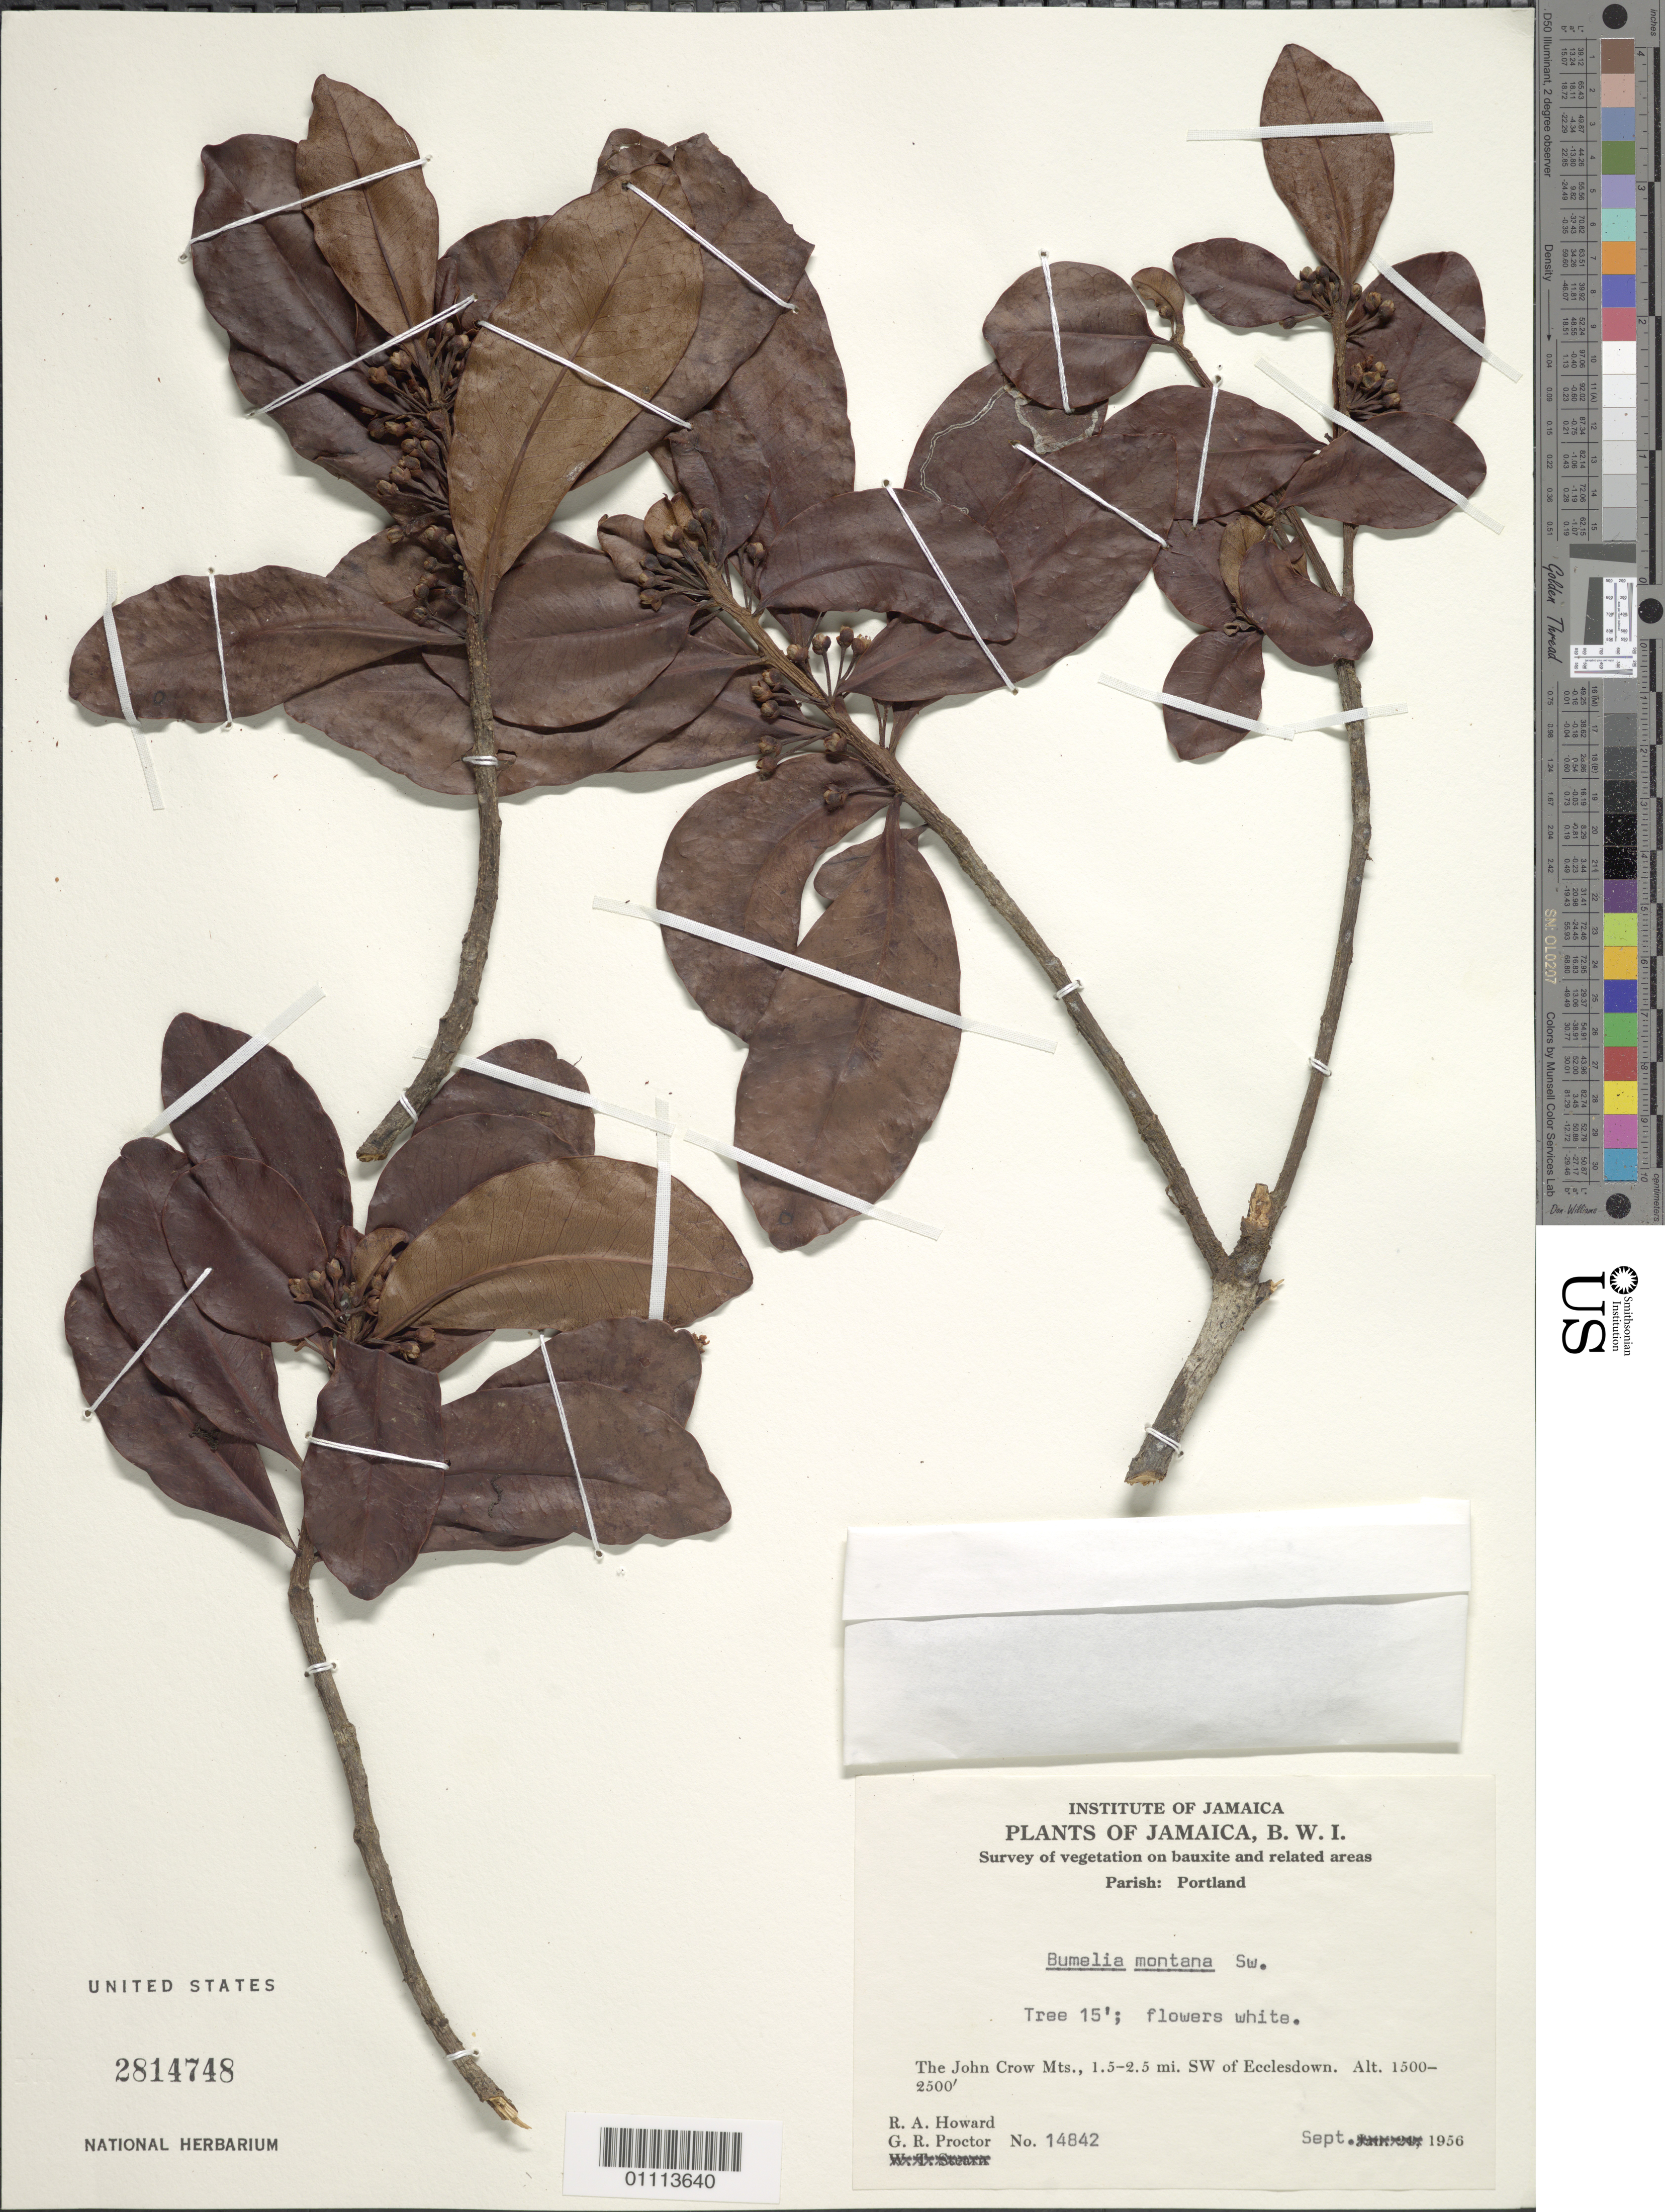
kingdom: Plantae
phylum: Tracheophyta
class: Magnoliopsida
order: Ericales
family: Sapotaceae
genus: Sideroxylon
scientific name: Sideroxylon montanum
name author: (Sw.) T.D. Penn.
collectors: R. A. Howard & G. R. Proctor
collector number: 14842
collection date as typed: Sep 1956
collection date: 1956-09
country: Jamaica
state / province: Portland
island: Jamaica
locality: The John Crow Mountains, 1.5 to 2.5 miles SW of Ecclesdown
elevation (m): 457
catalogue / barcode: US 2814748